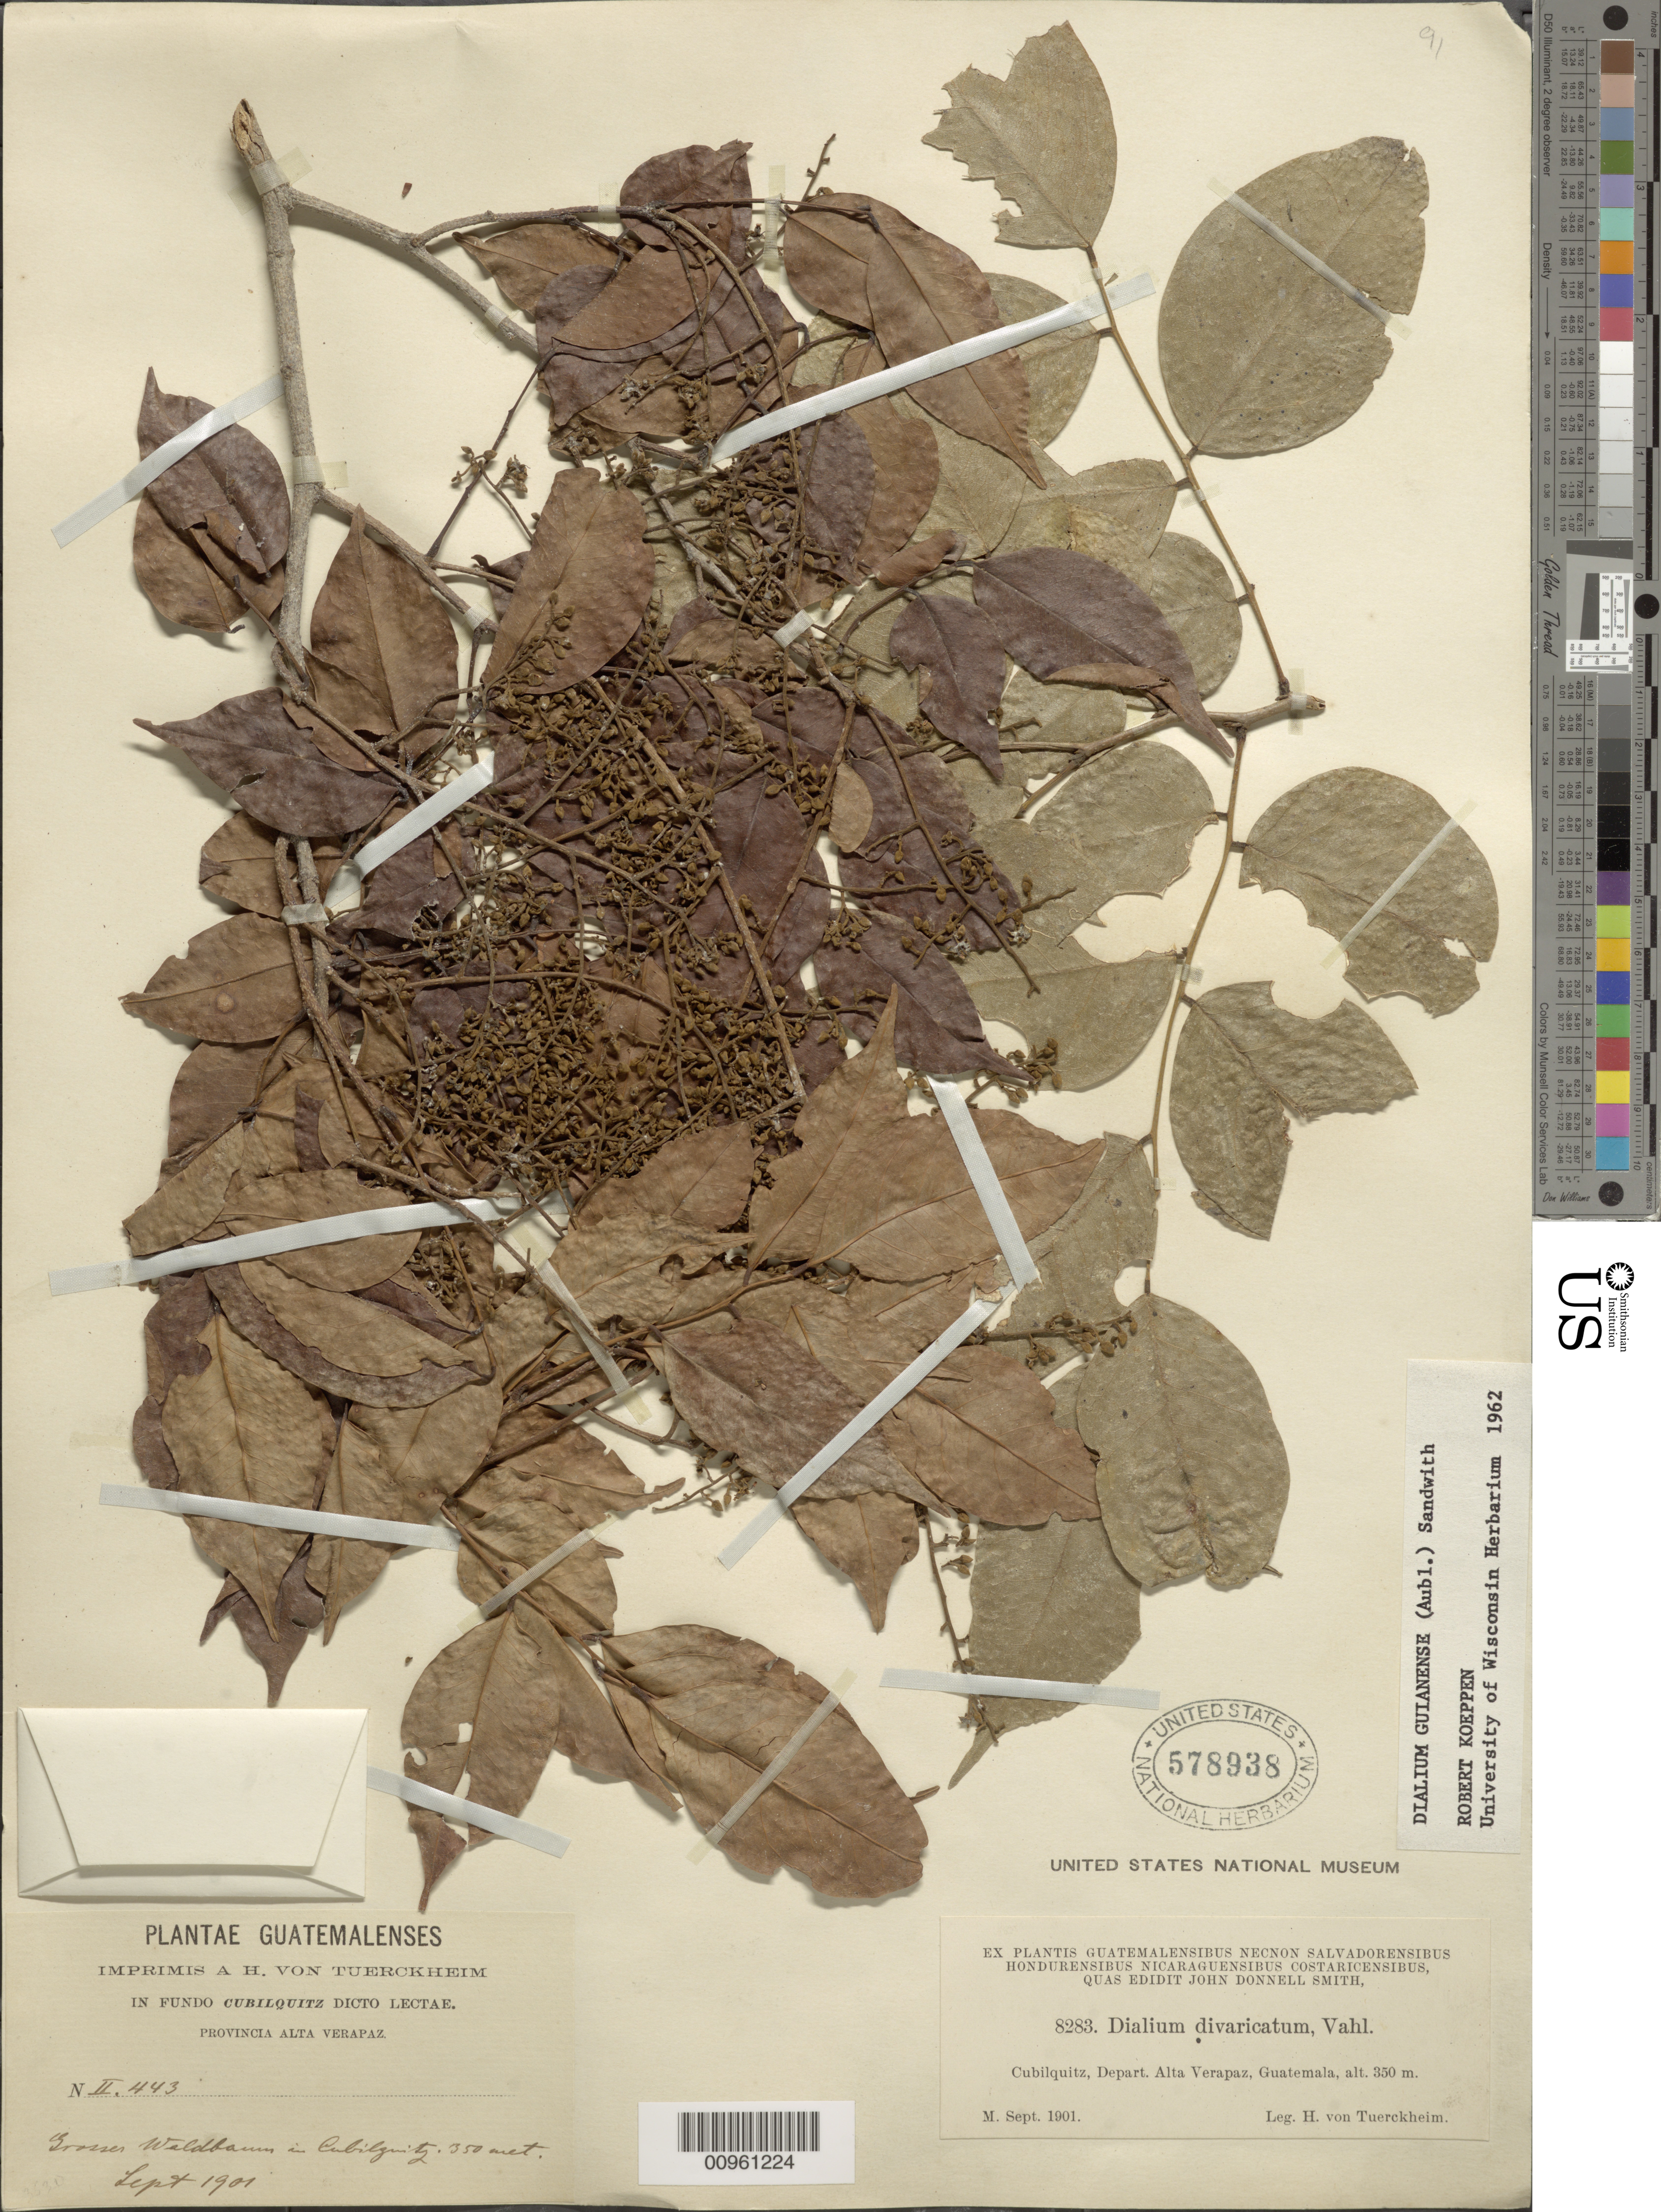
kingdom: Plantae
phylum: Tracheophyta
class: Magnoliopsida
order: Fabales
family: Fabaceae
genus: Dialium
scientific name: Dialium guianense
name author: (Aubl.) Sandwith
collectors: H. von Türckheim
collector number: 443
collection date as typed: Sep 1901 ('M. Sept. 1901')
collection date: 1901-09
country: Guatemala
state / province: Alta Verapaz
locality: Cubilquitz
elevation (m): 350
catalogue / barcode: US 578938